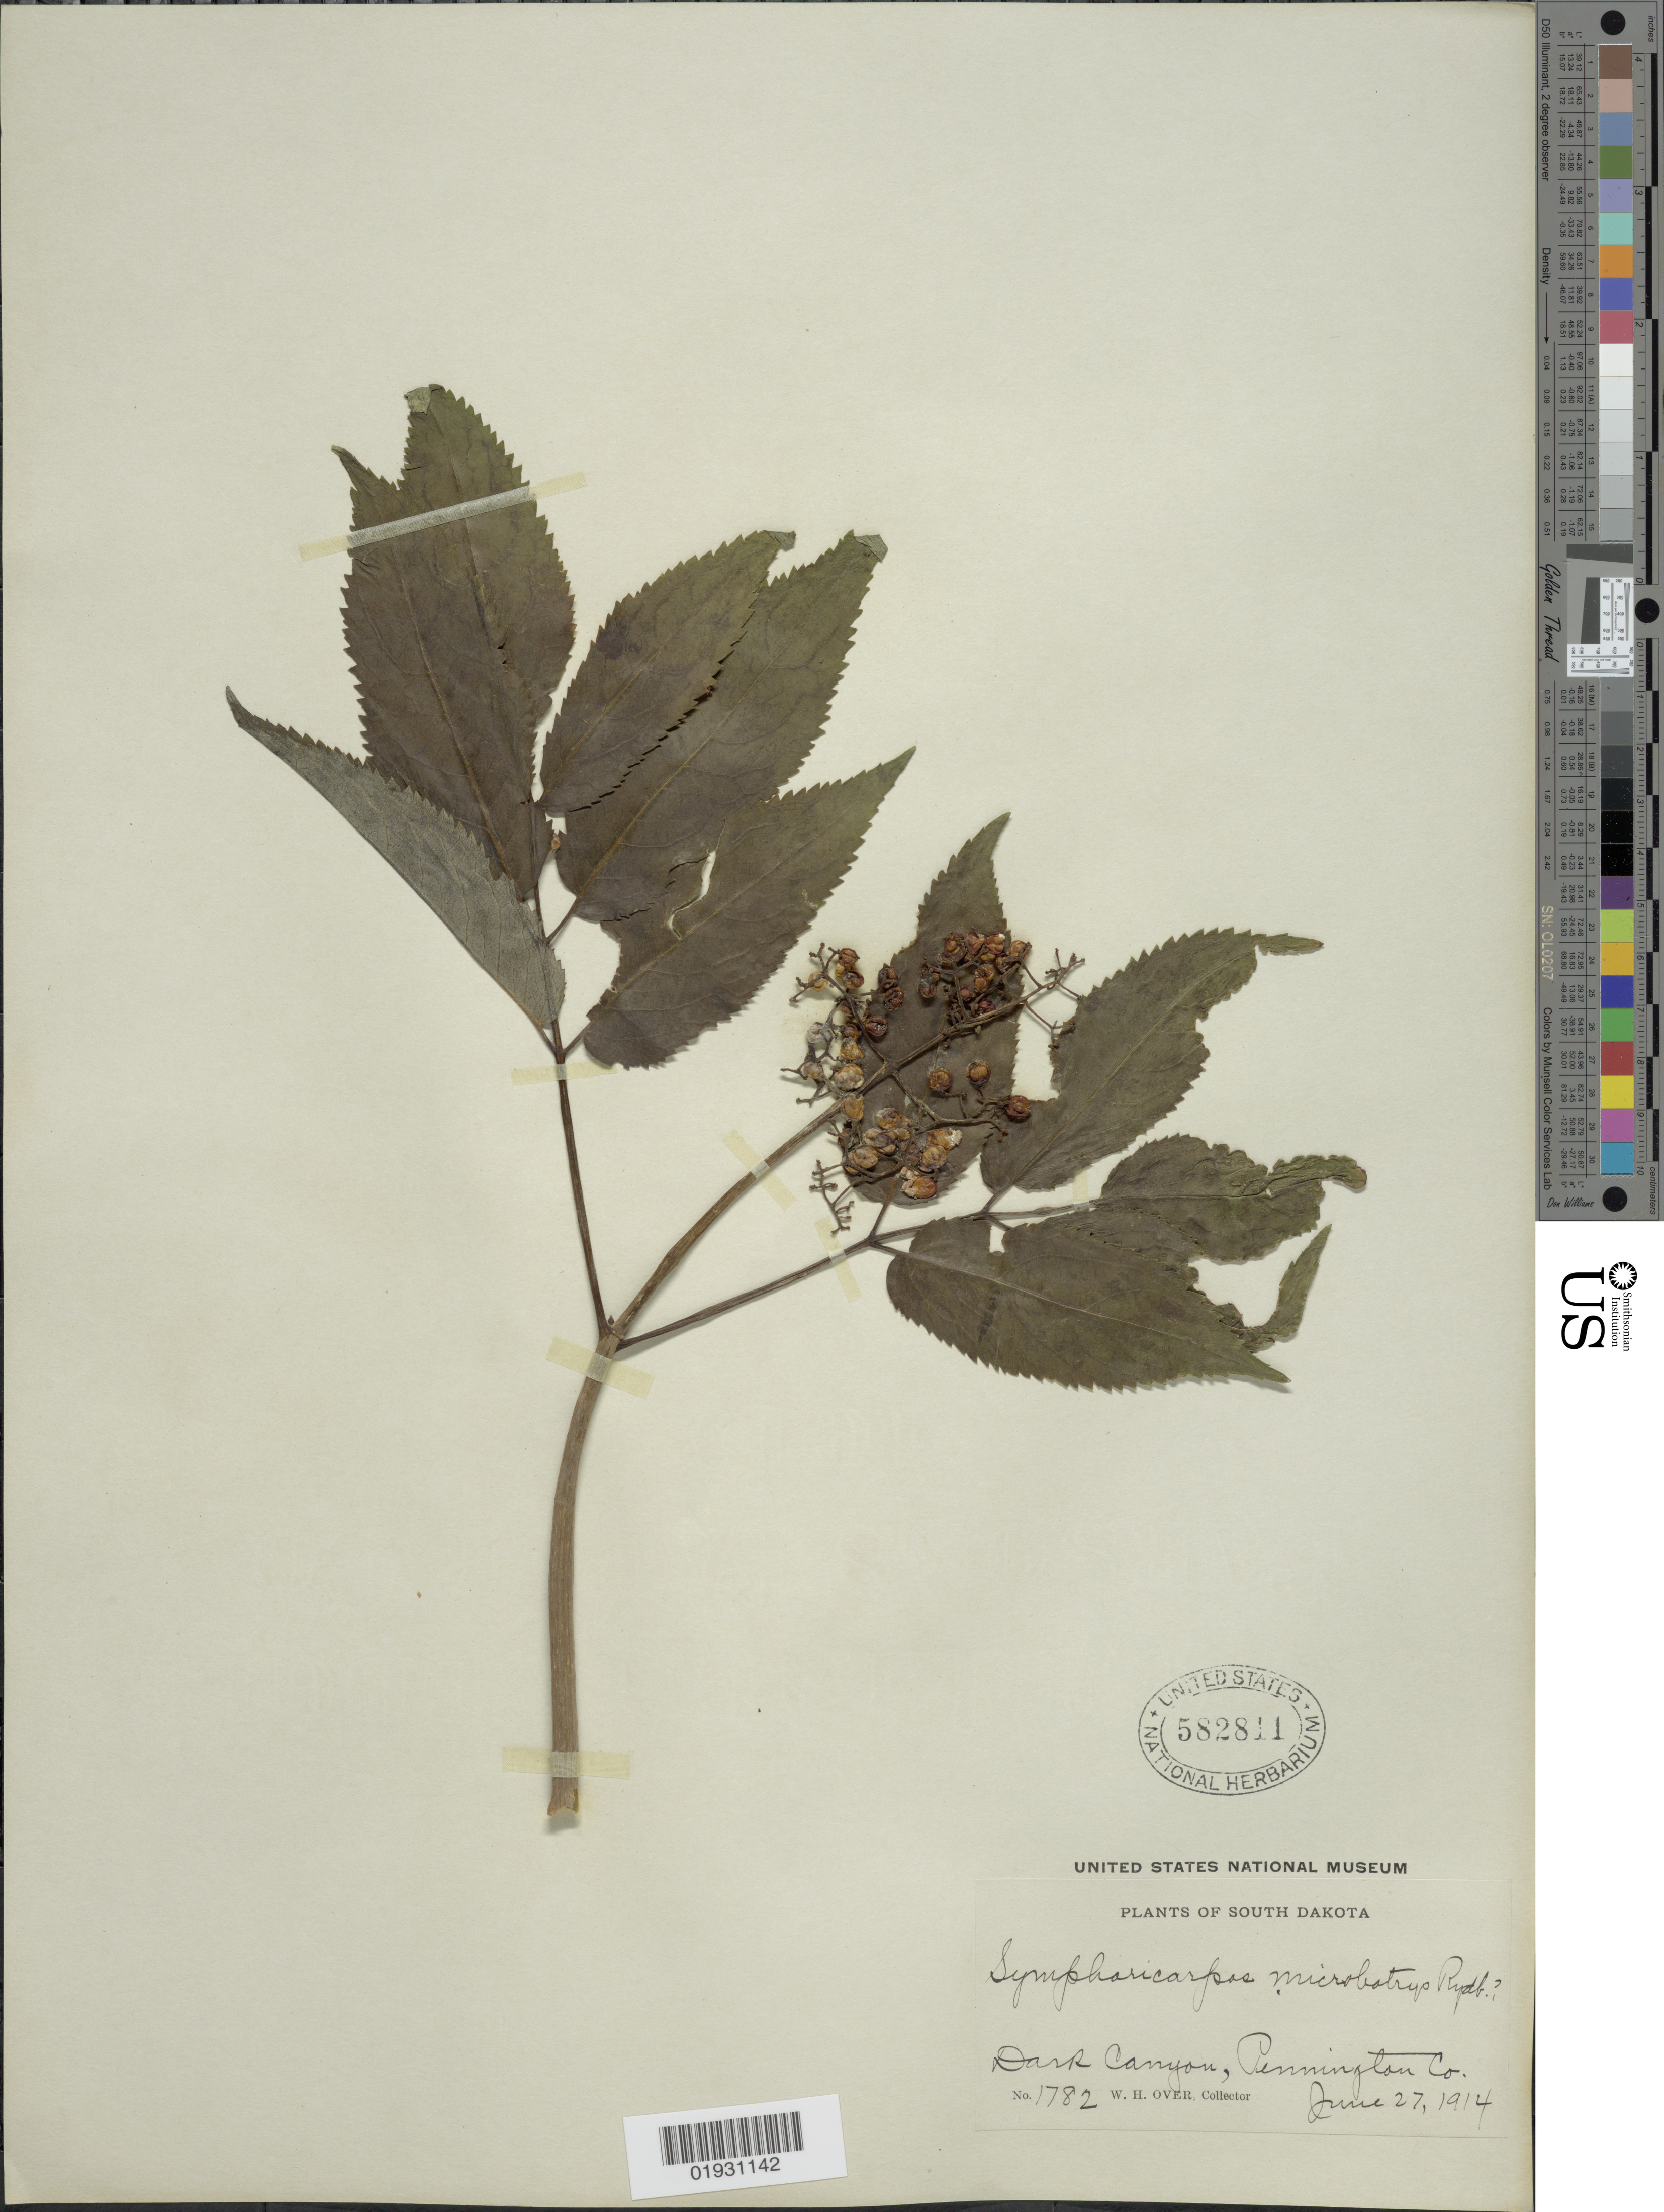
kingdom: Plantae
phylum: Tracheophyta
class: Magnoliopsida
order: Dipsacales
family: Viburnaceae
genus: Sambucus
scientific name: Sambucus microbotrys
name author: Rydb.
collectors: W. Over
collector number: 1782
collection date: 1914-06-27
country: United States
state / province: South Dakota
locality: Dark Canyon, Pennington Co.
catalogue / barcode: US 582811